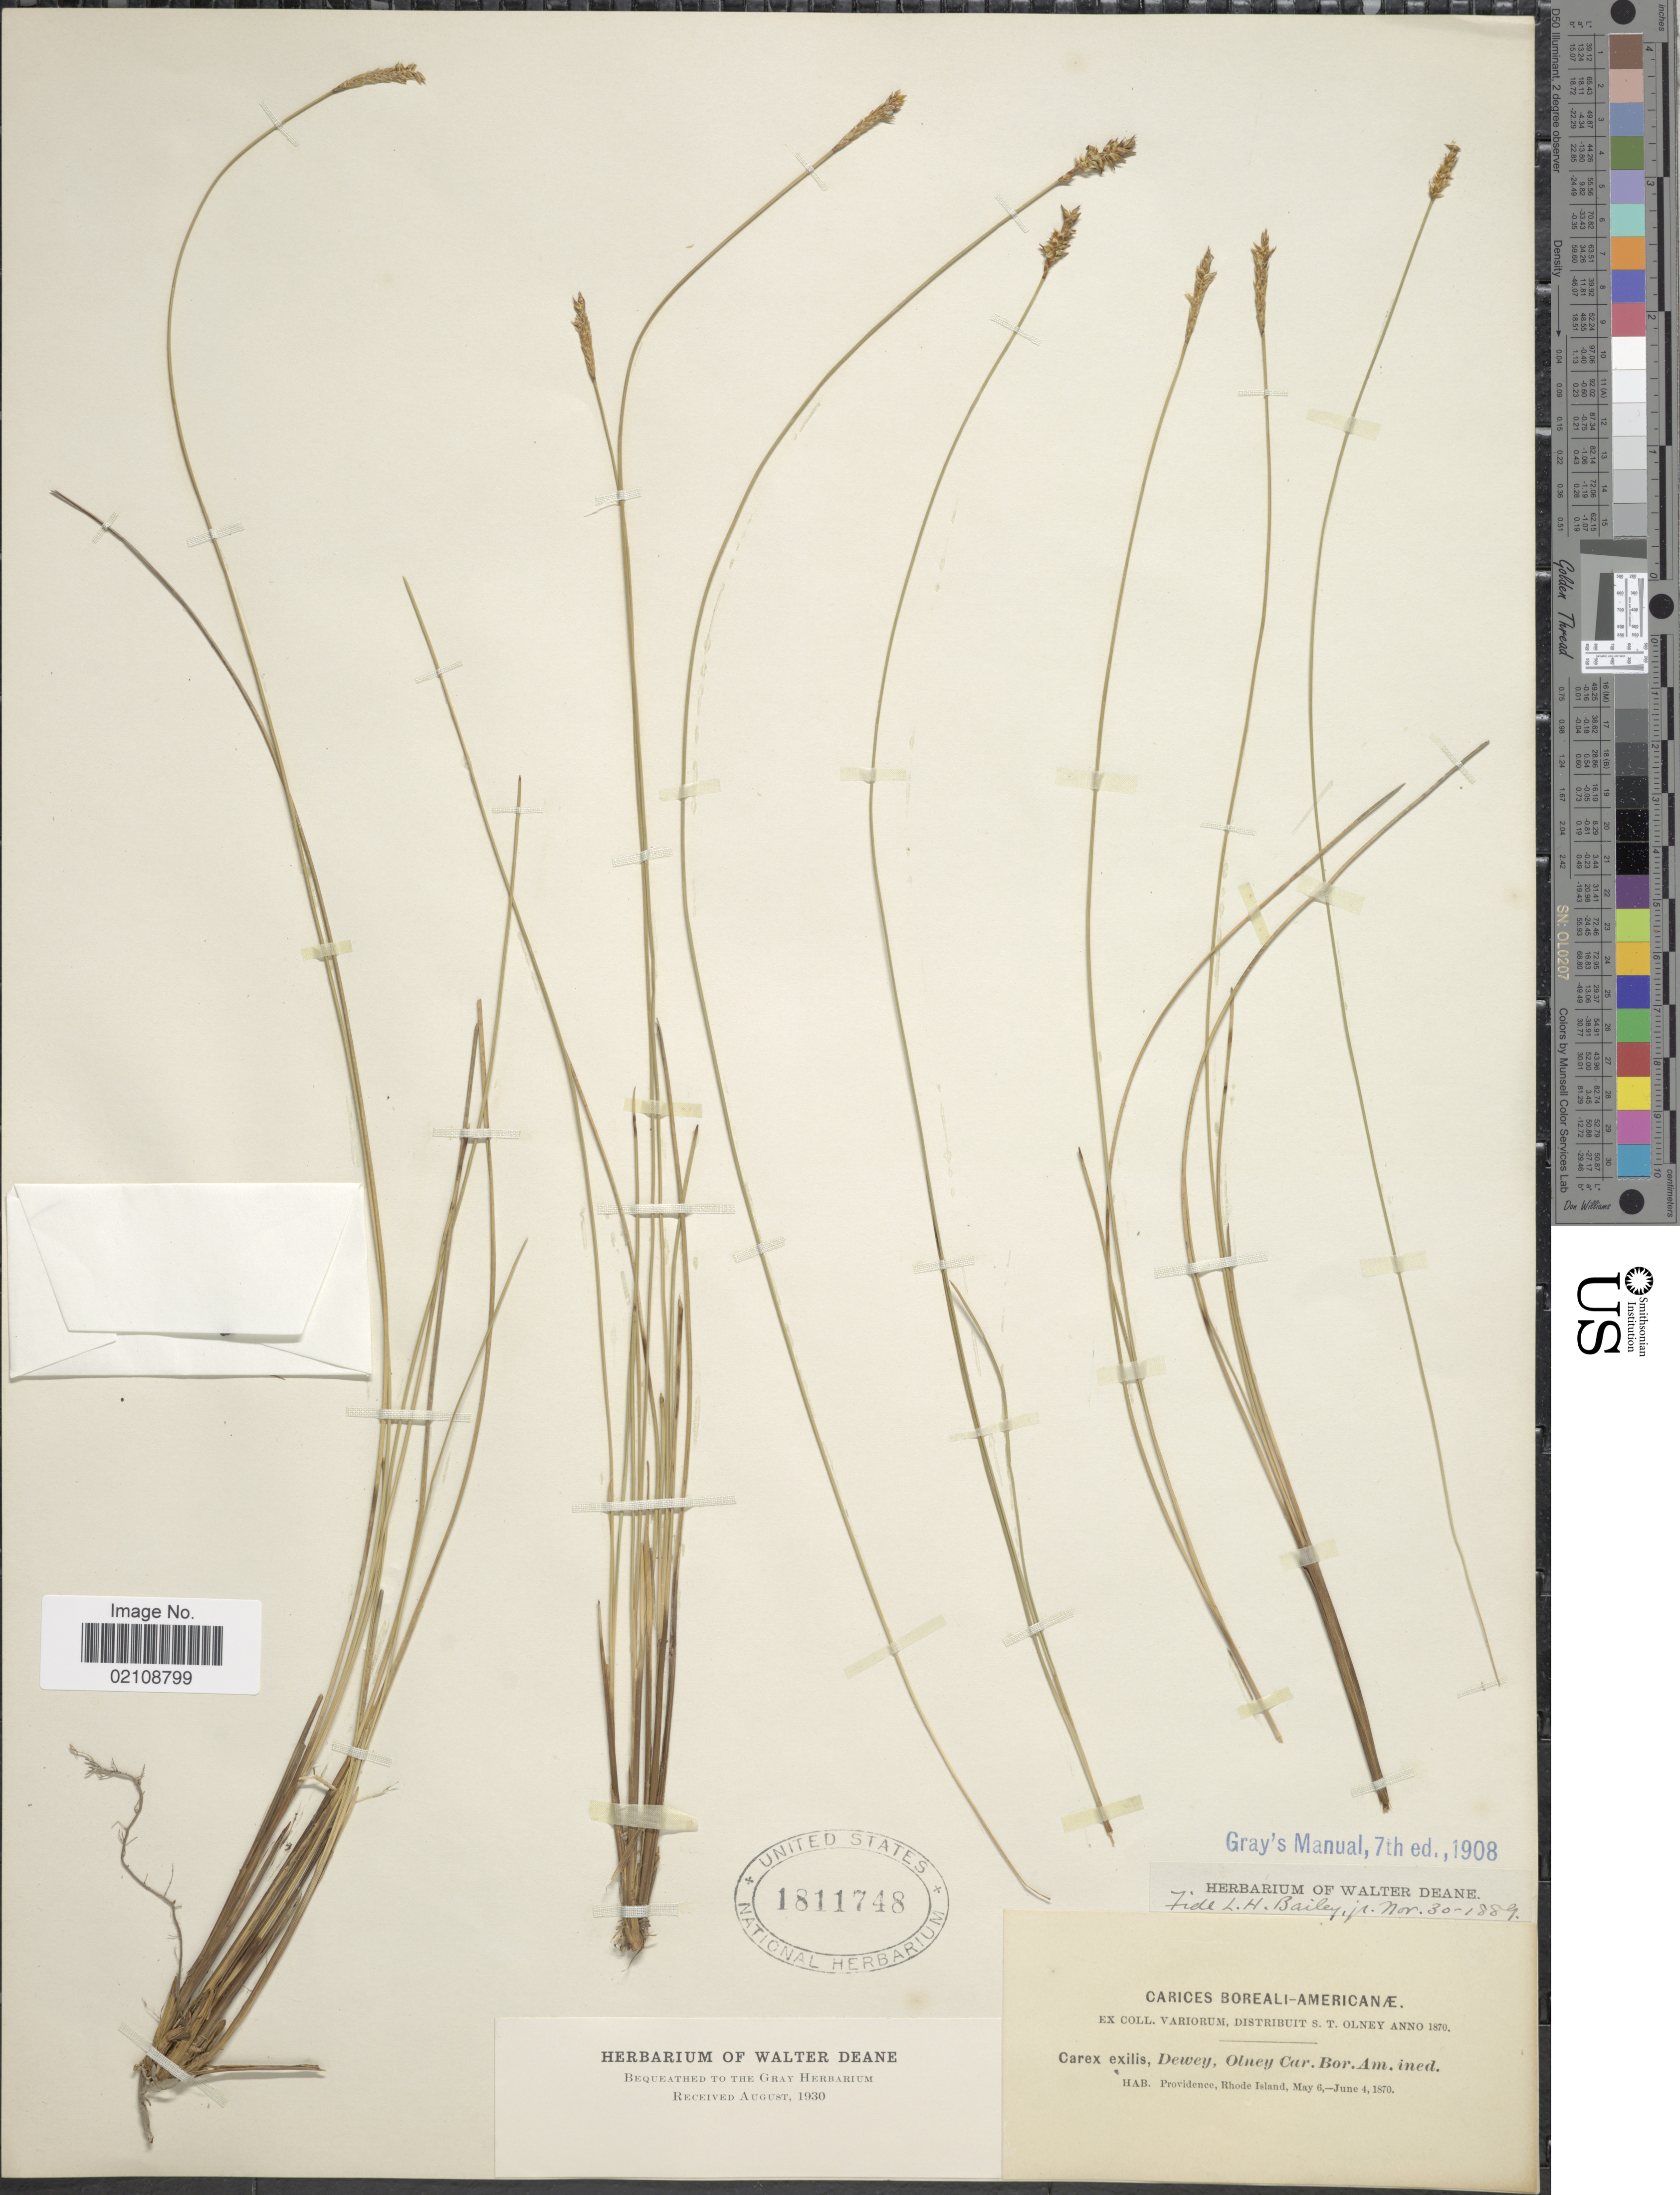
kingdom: Plantae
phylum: Tracheophyta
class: Liliopsida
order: Poales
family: Cyperaceae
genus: Carex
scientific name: Carex exilis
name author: Dewey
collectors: S. Olney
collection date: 1870-05-06/1870-06-04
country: United States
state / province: Rhode Island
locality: Providence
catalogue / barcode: US 1811748